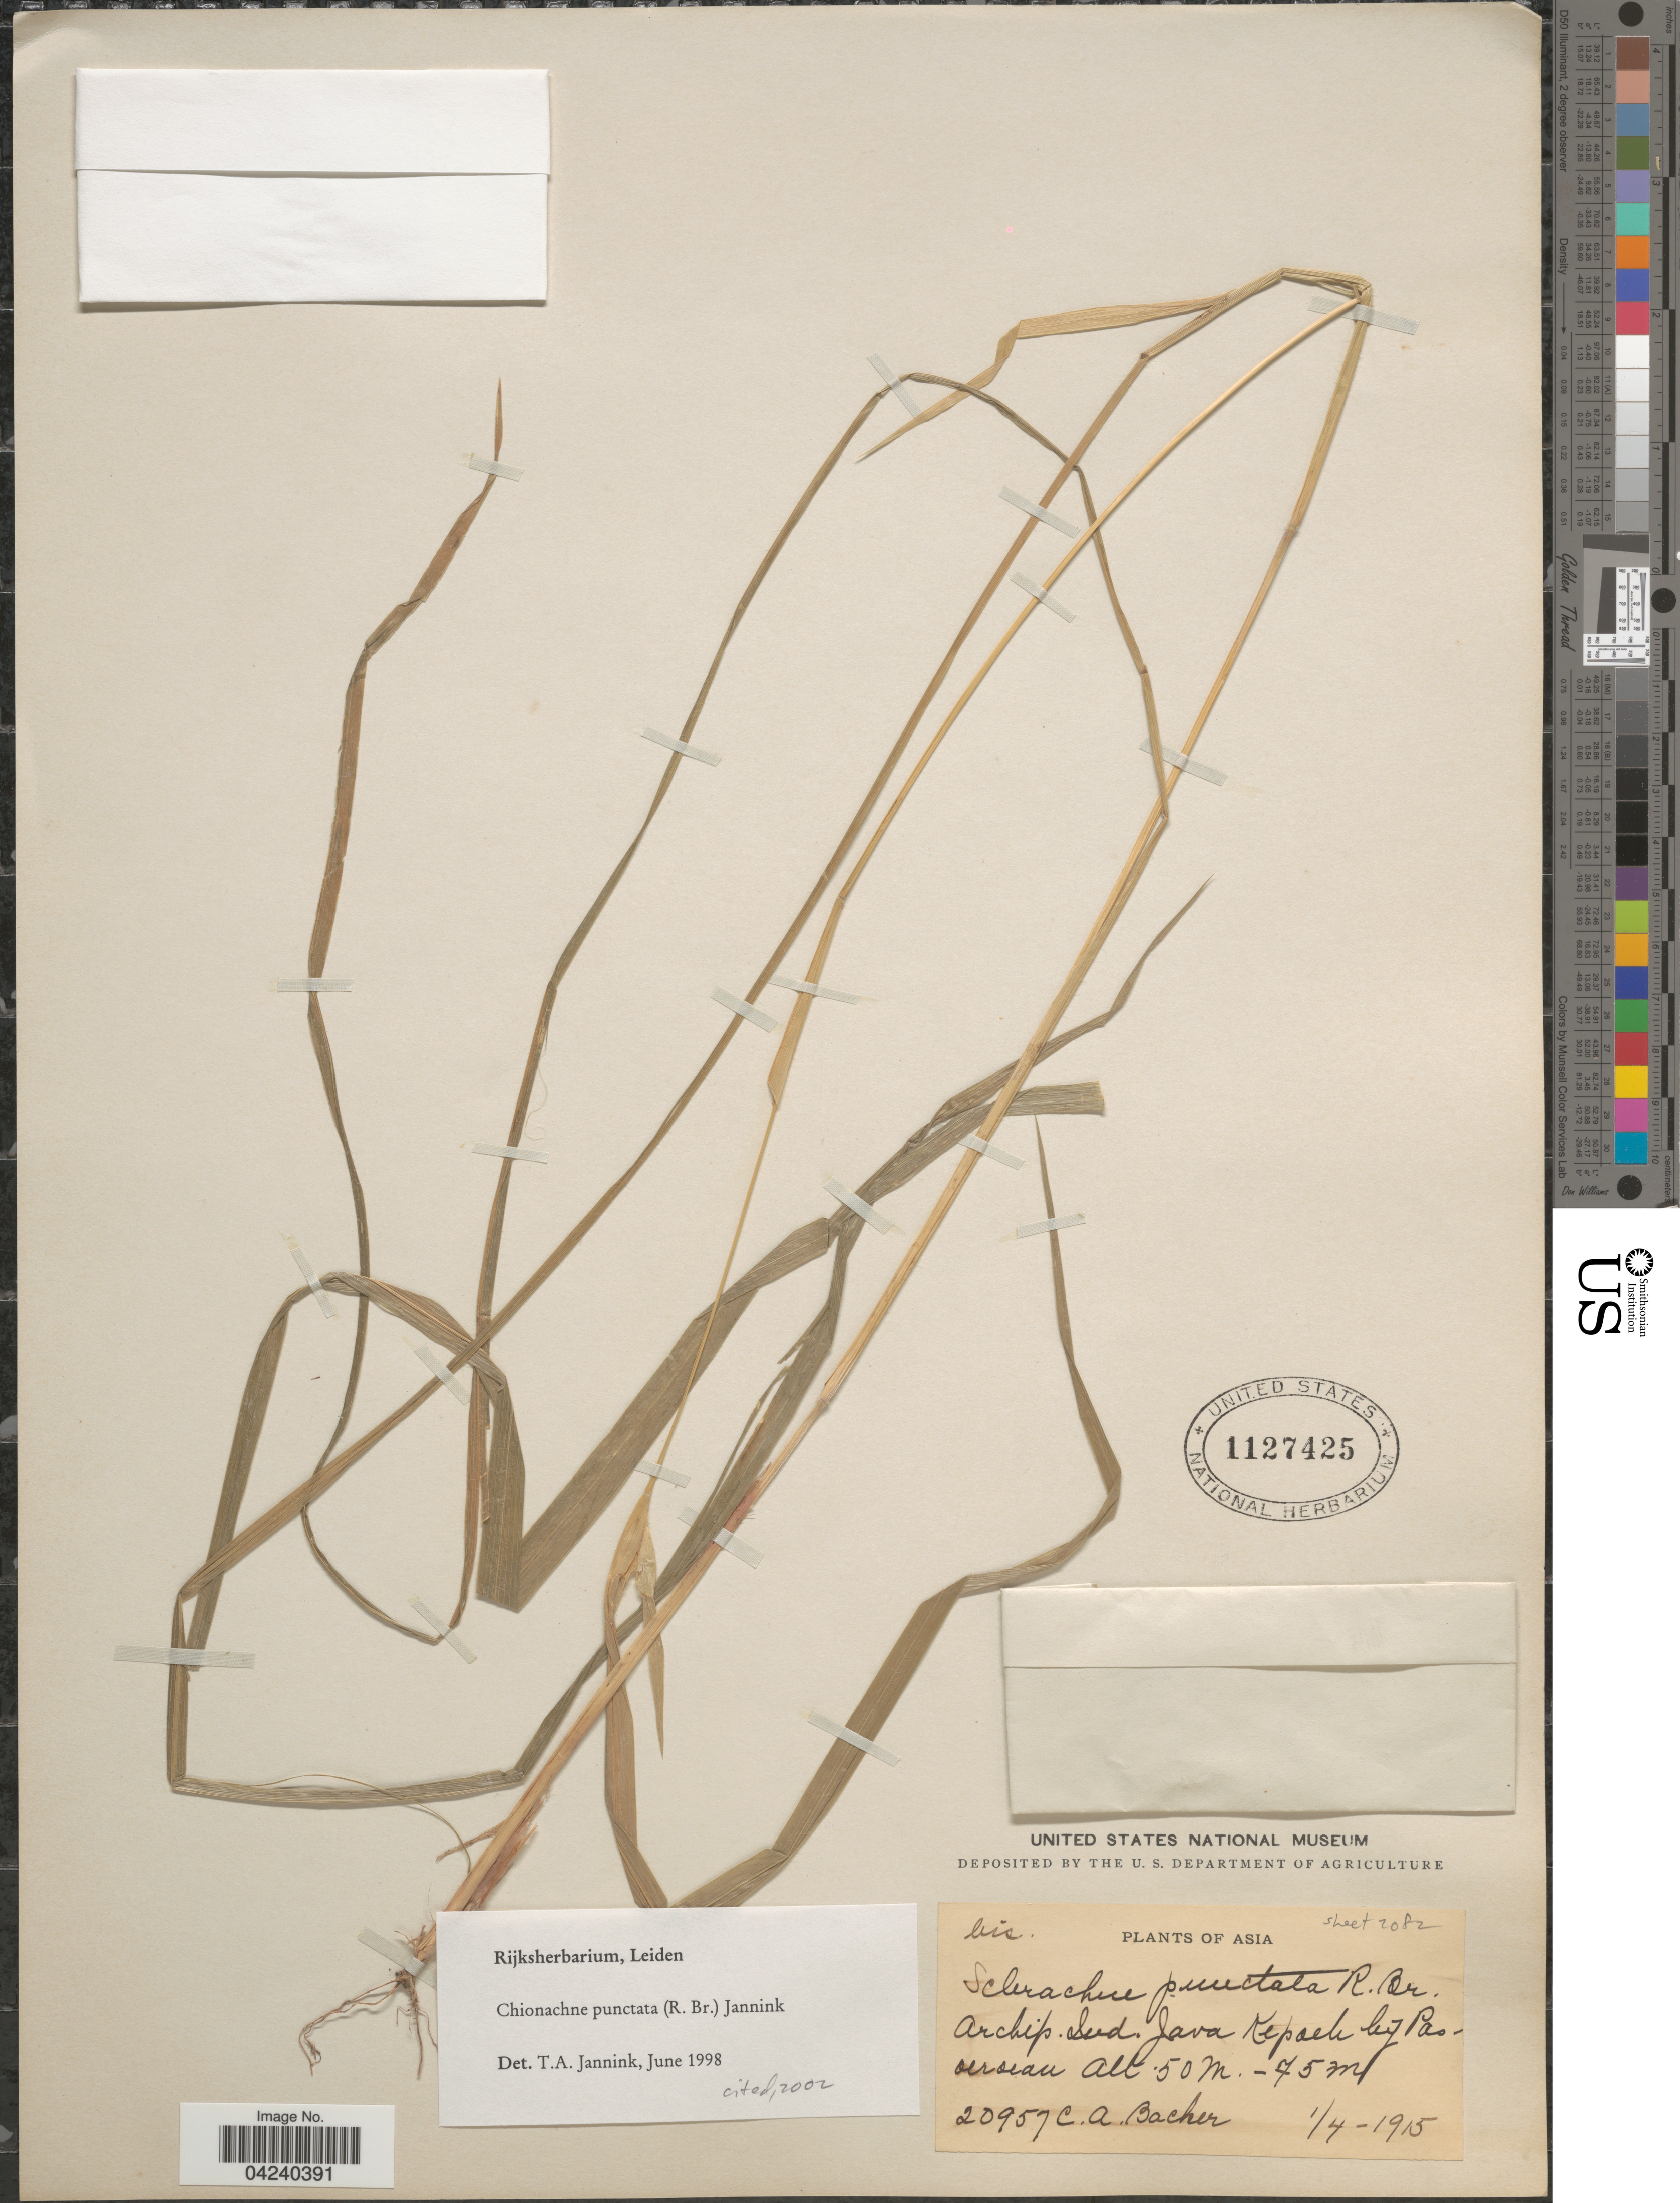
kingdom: Plantae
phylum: Tracheophyta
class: Liliopsida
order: Poales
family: Poaceae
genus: Chionachne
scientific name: Chionachne punctata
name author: (R.N.R. Br.) Jannink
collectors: C. A. Backer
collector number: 20957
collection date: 1915-04-01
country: Indonesia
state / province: Java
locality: Archip. Ind. Java. Kepoeh bij Pasoeroean.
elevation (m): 50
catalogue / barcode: US 1127425